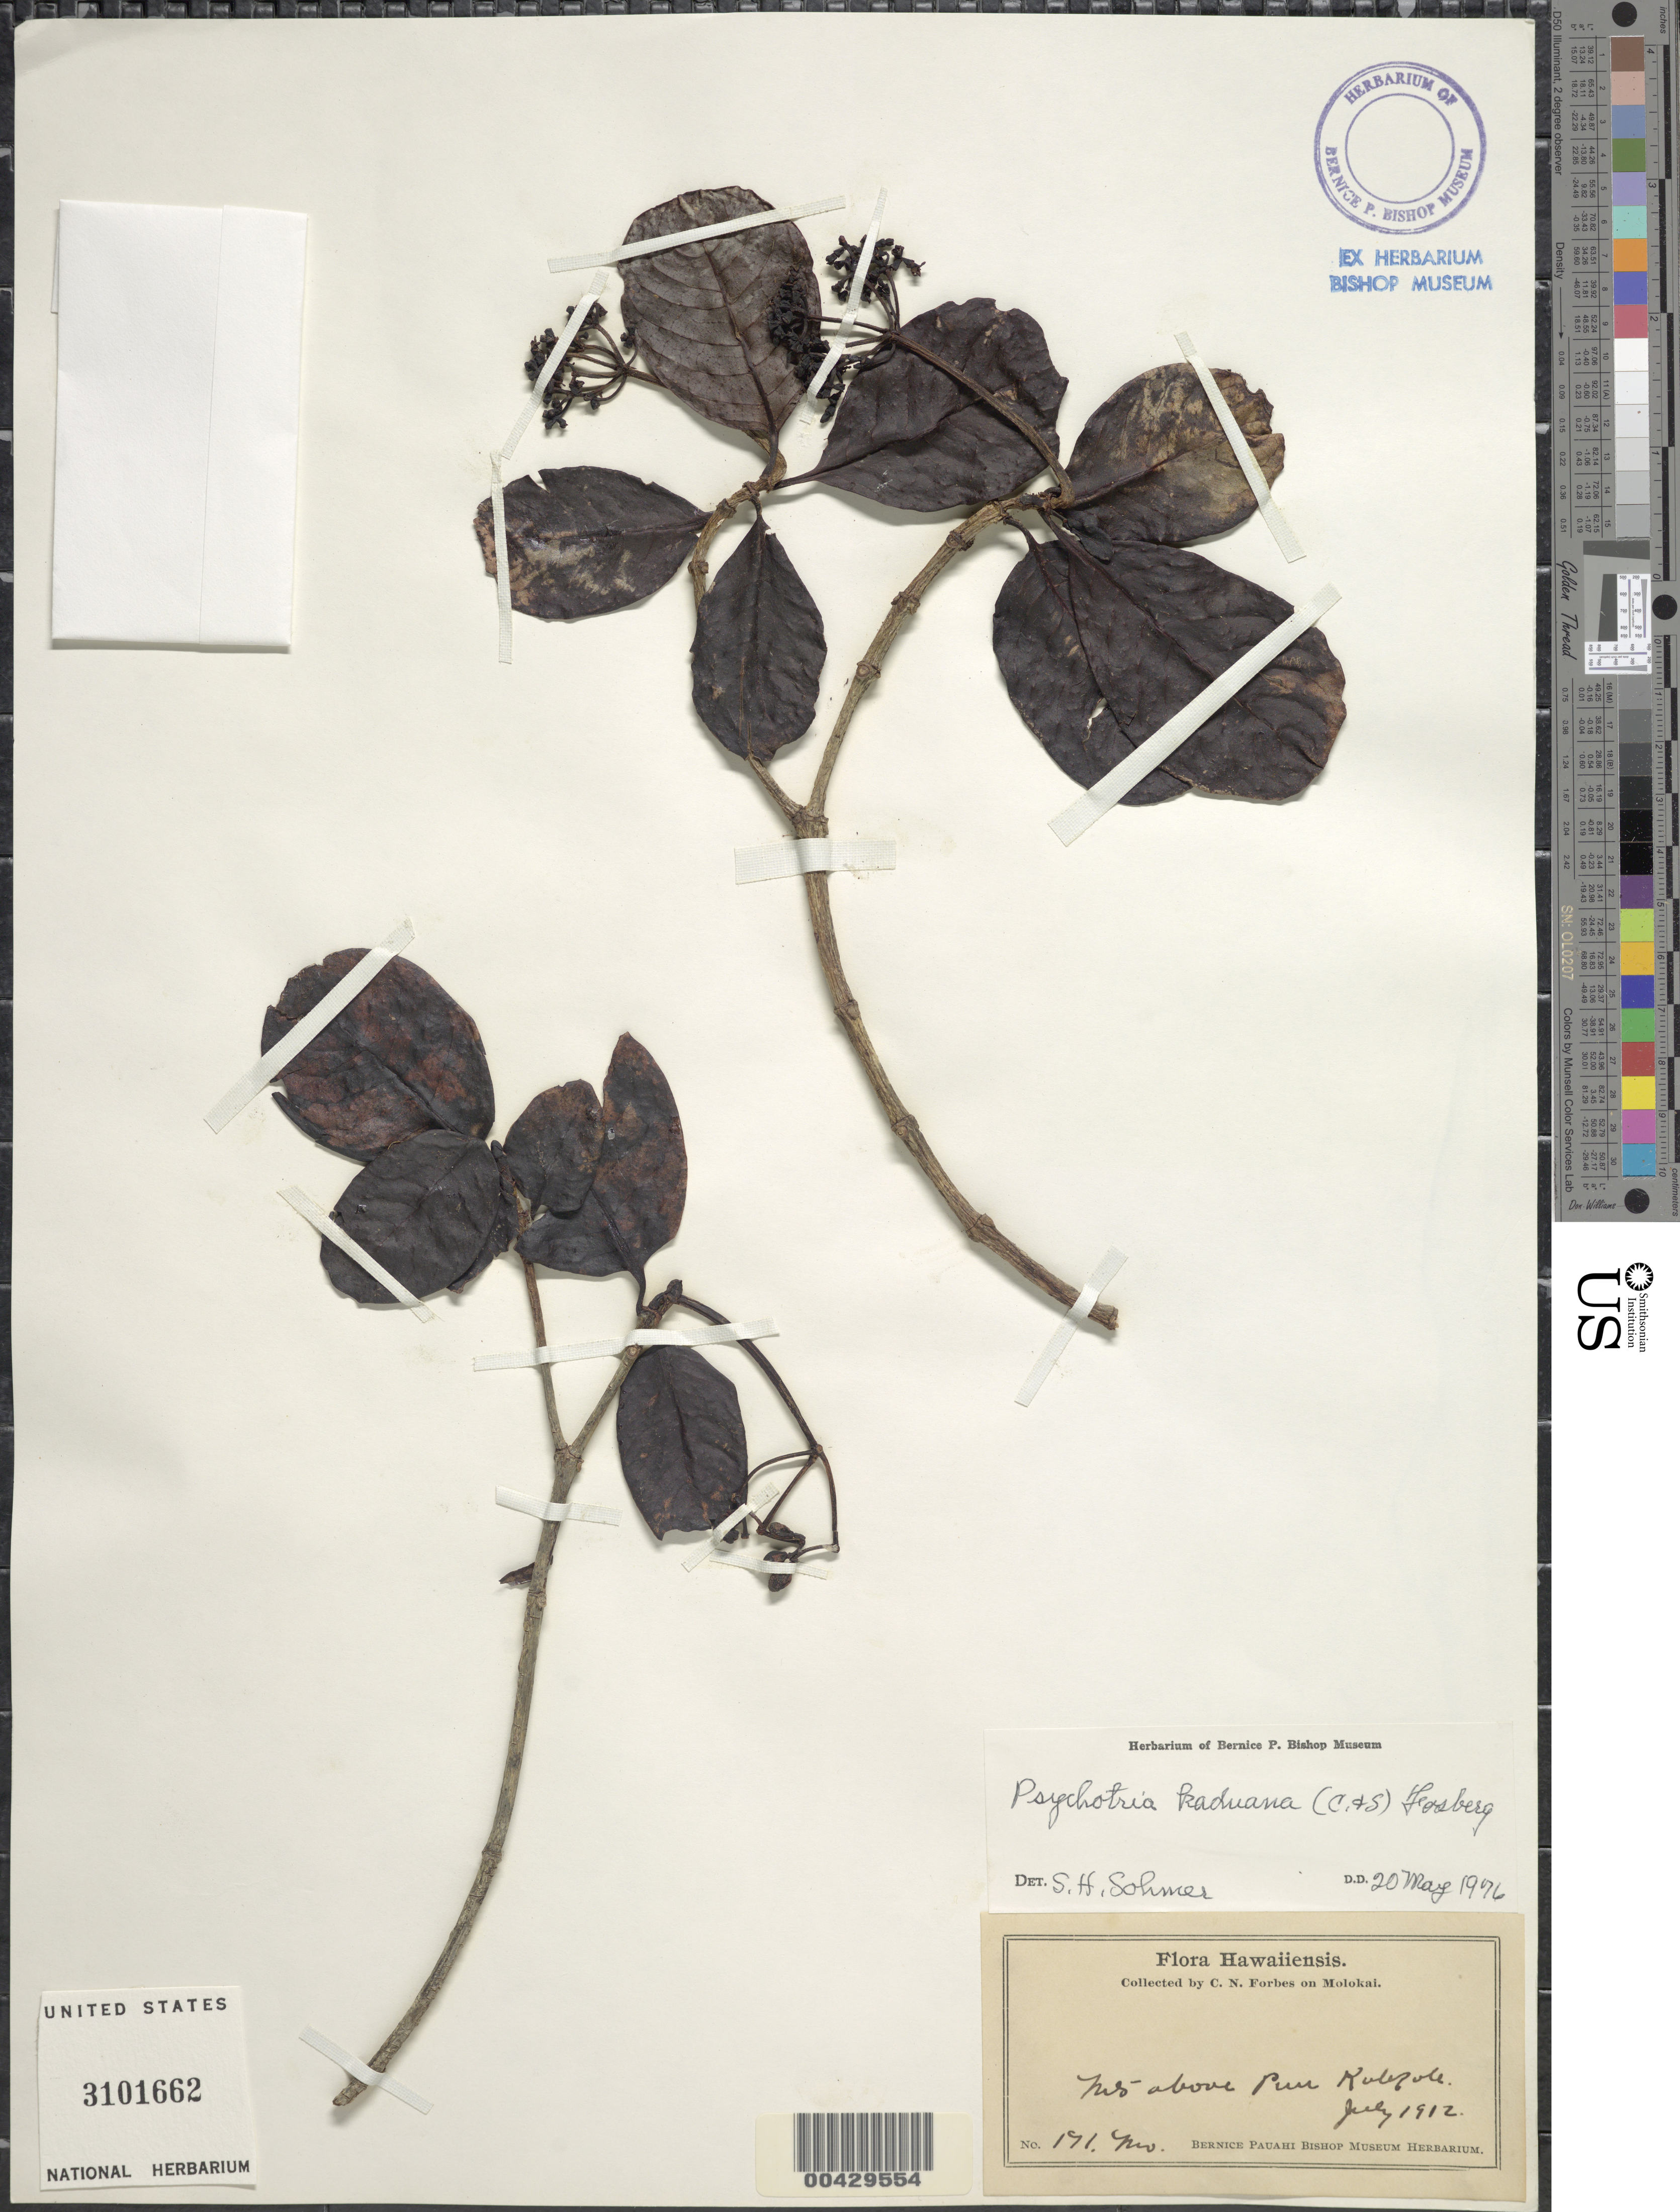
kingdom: Plantae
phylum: Tracheophyta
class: Magnoliopsida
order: Gentianales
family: Rubiaceae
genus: Psychotria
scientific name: Psychotria kaduana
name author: (Cham. & Schltdl.) Fosberg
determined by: Sohmer, S. H.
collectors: C. N. Forbes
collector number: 191.Mo.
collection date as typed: Jul 1912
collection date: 1912-07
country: United States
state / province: Hawaii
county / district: Maui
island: Moloka'i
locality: Mts. above Puu Kolekole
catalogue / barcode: US 3101662